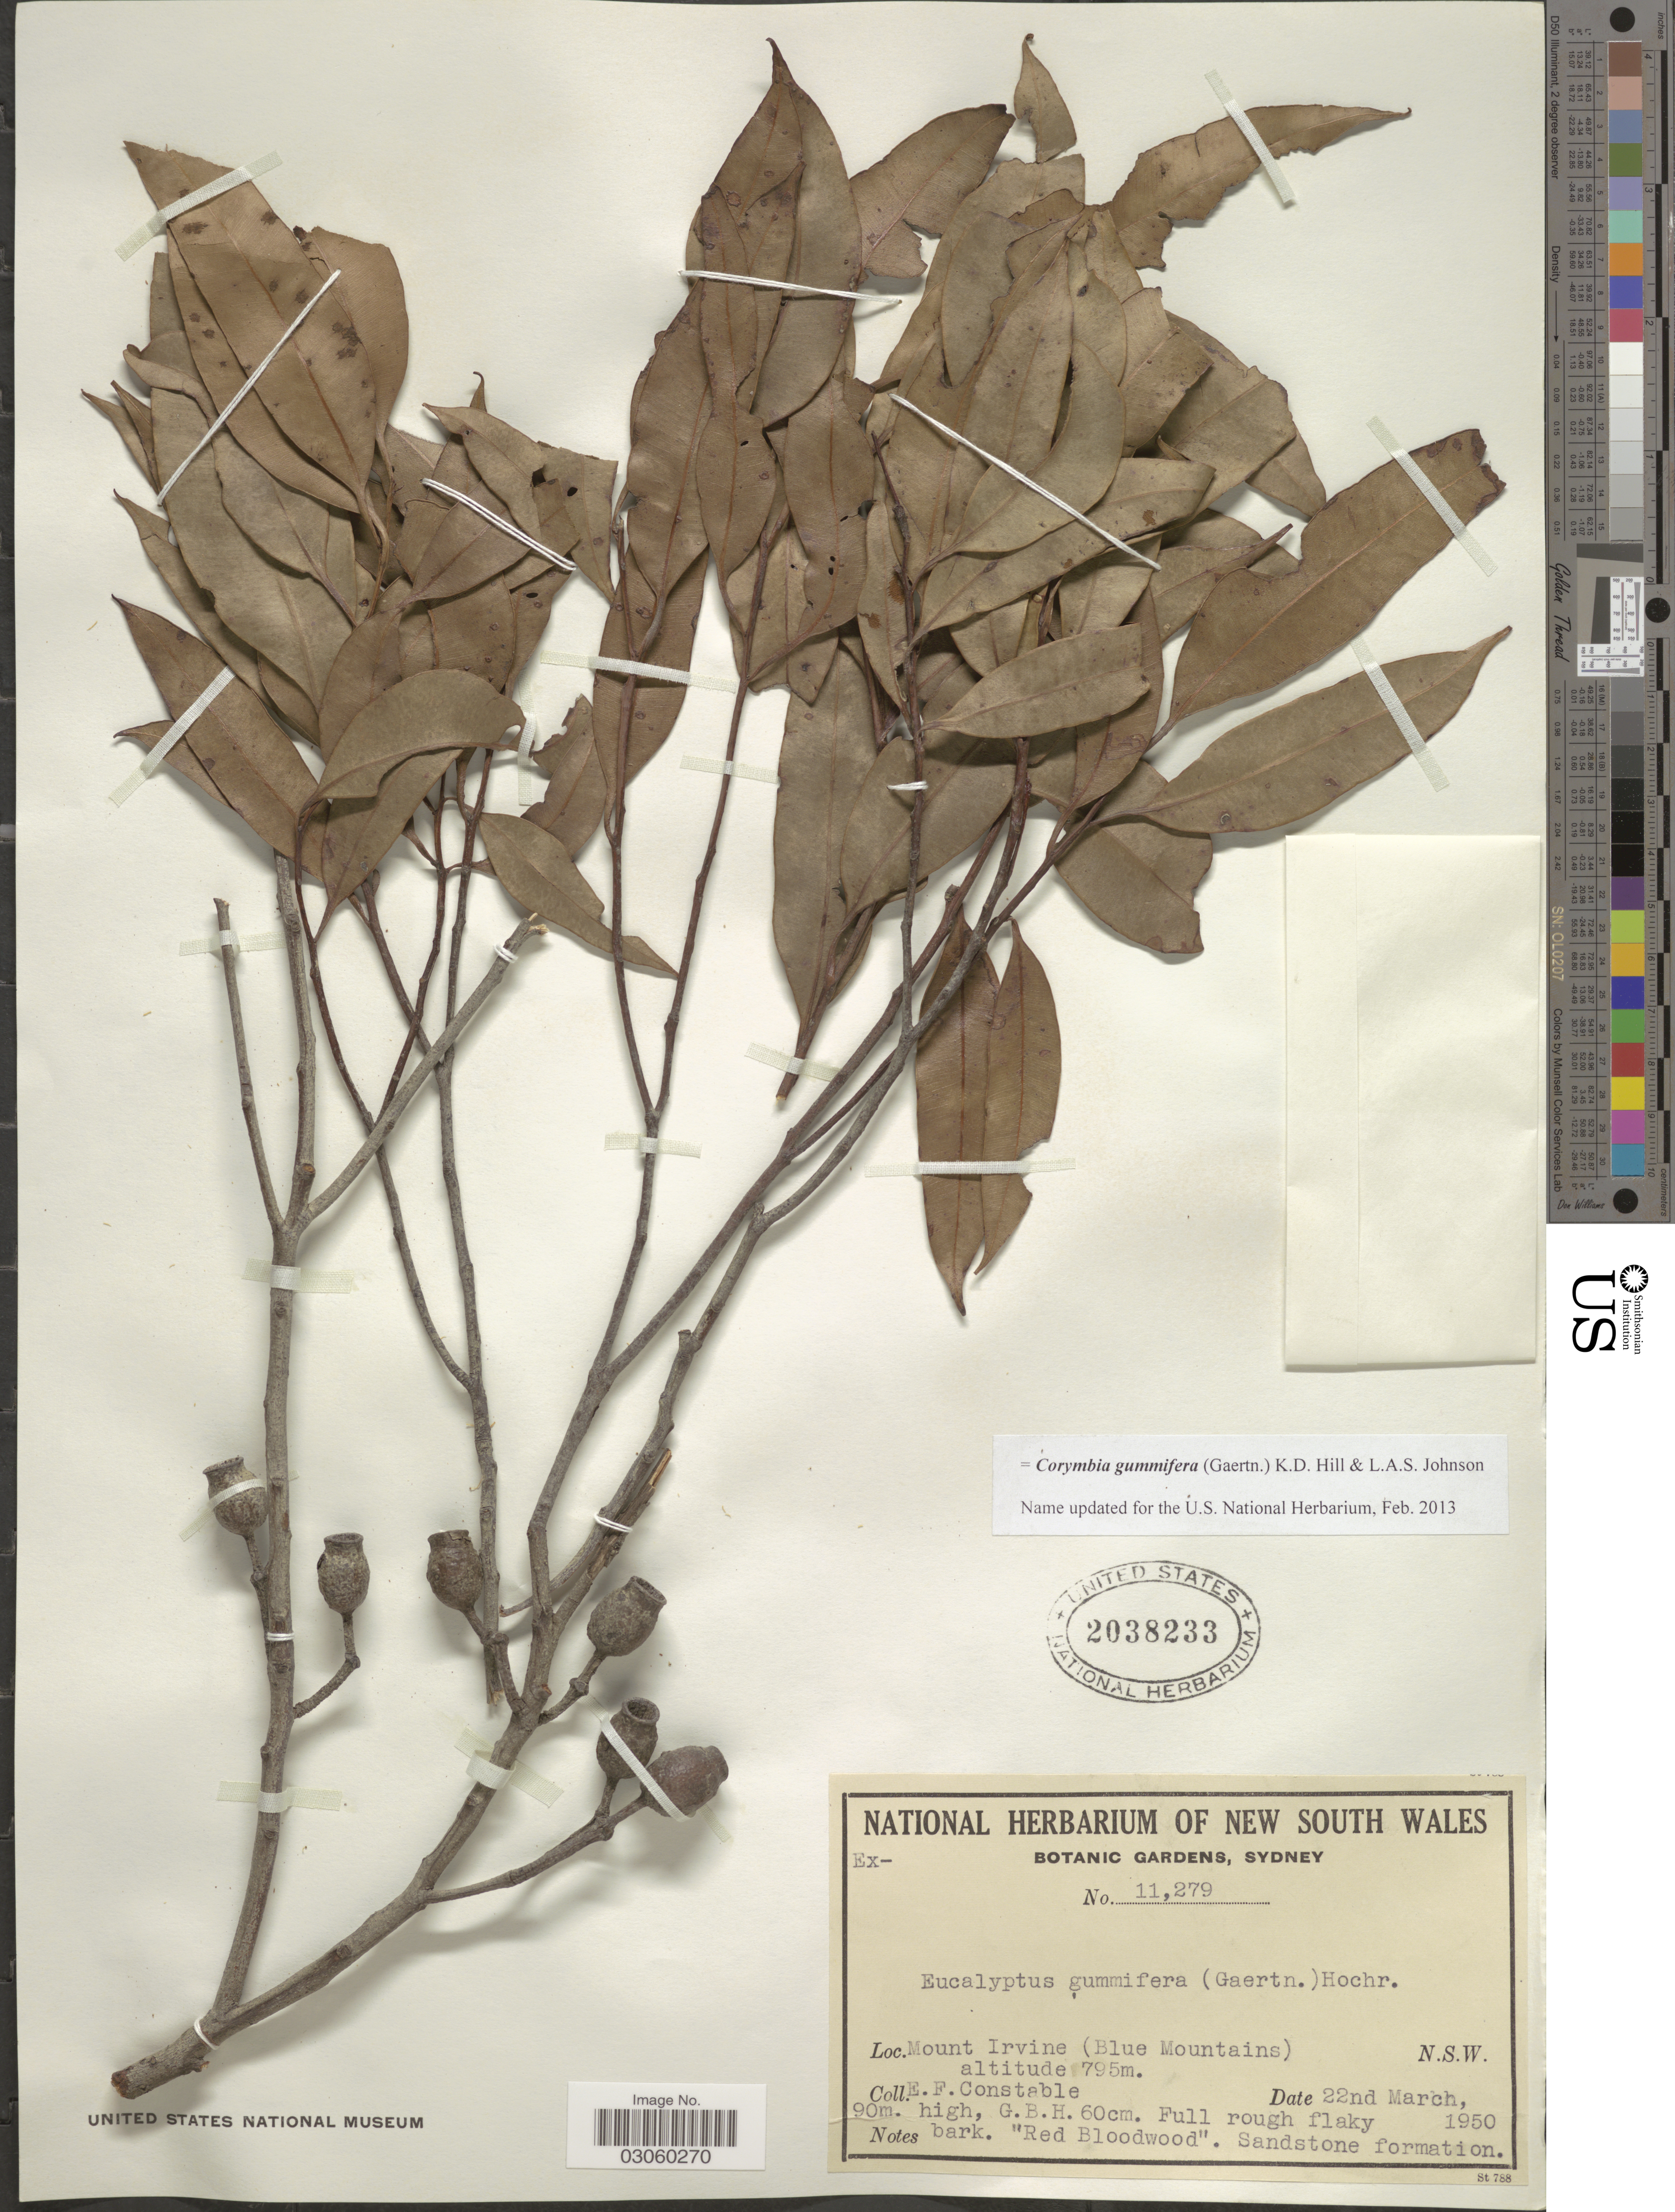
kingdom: Plantae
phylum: Tracheophyta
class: Magnoliopsida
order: Myrtales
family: Myrtaceae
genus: Corymbia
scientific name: Corymbia gummifera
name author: (Gaertn.) K.D. Hill & L.A.S. Johnson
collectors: E. F. Constable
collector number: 11279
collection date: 1950-03-22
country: Australia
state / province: New South Wales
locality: Mount Irvine (Blue Mountains) N.S.W.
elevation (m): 795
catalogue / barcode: US 2038233